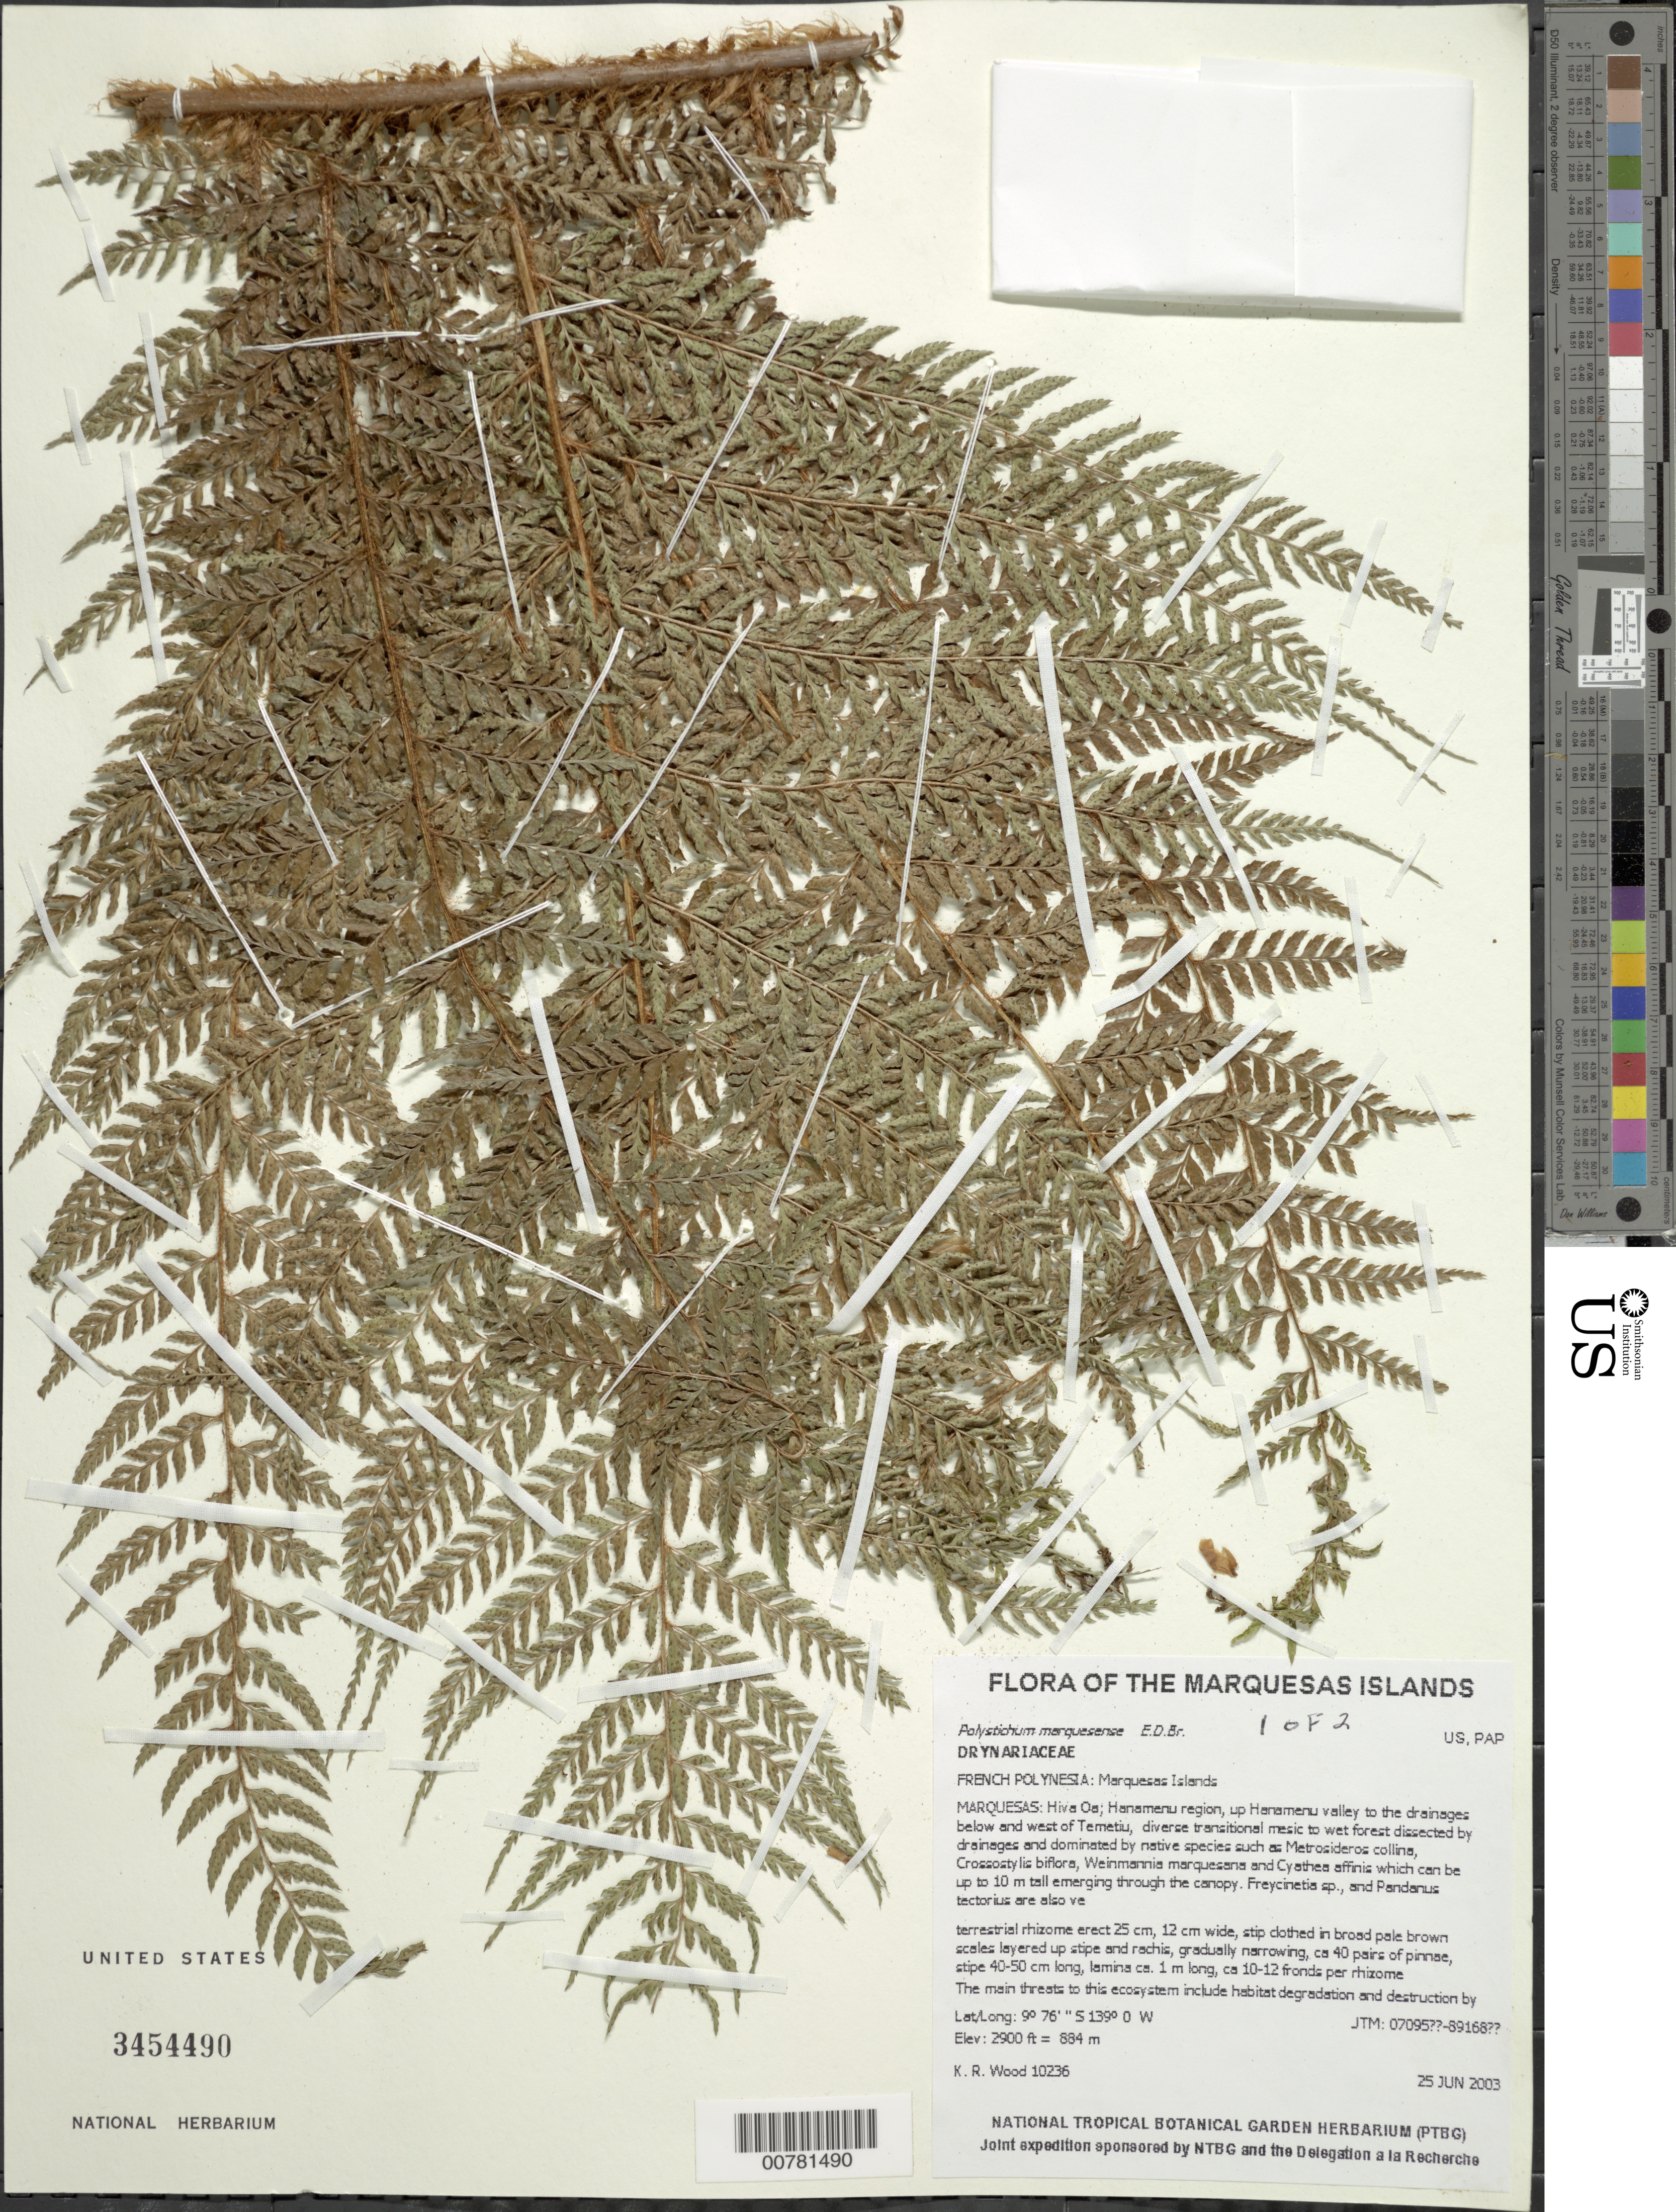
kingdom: Plantae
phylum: Tracheophyta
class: Polypodiopsida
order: Polypodiales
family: Dryopteridaceae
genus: Polystichum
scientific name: Polystichum marquesense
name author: E.D. Br.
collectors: K. R. Wood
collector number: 10236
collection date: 2003-06-25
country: French Polynesia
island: Hiva Oa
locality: Hanamenu region, up Hanamenu valley to the drainages below and west of Temetiu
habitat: Diverse transitional mesic to wet forest dissected by drainages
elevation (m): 884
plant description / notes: Habitat degradation and destruction by feral pigs, catastrophic extinction through environmental events, predation by rats that eat seeds, competition with non-native plant taxa such as, Ageratum conyzoides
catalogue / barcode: US 3454490